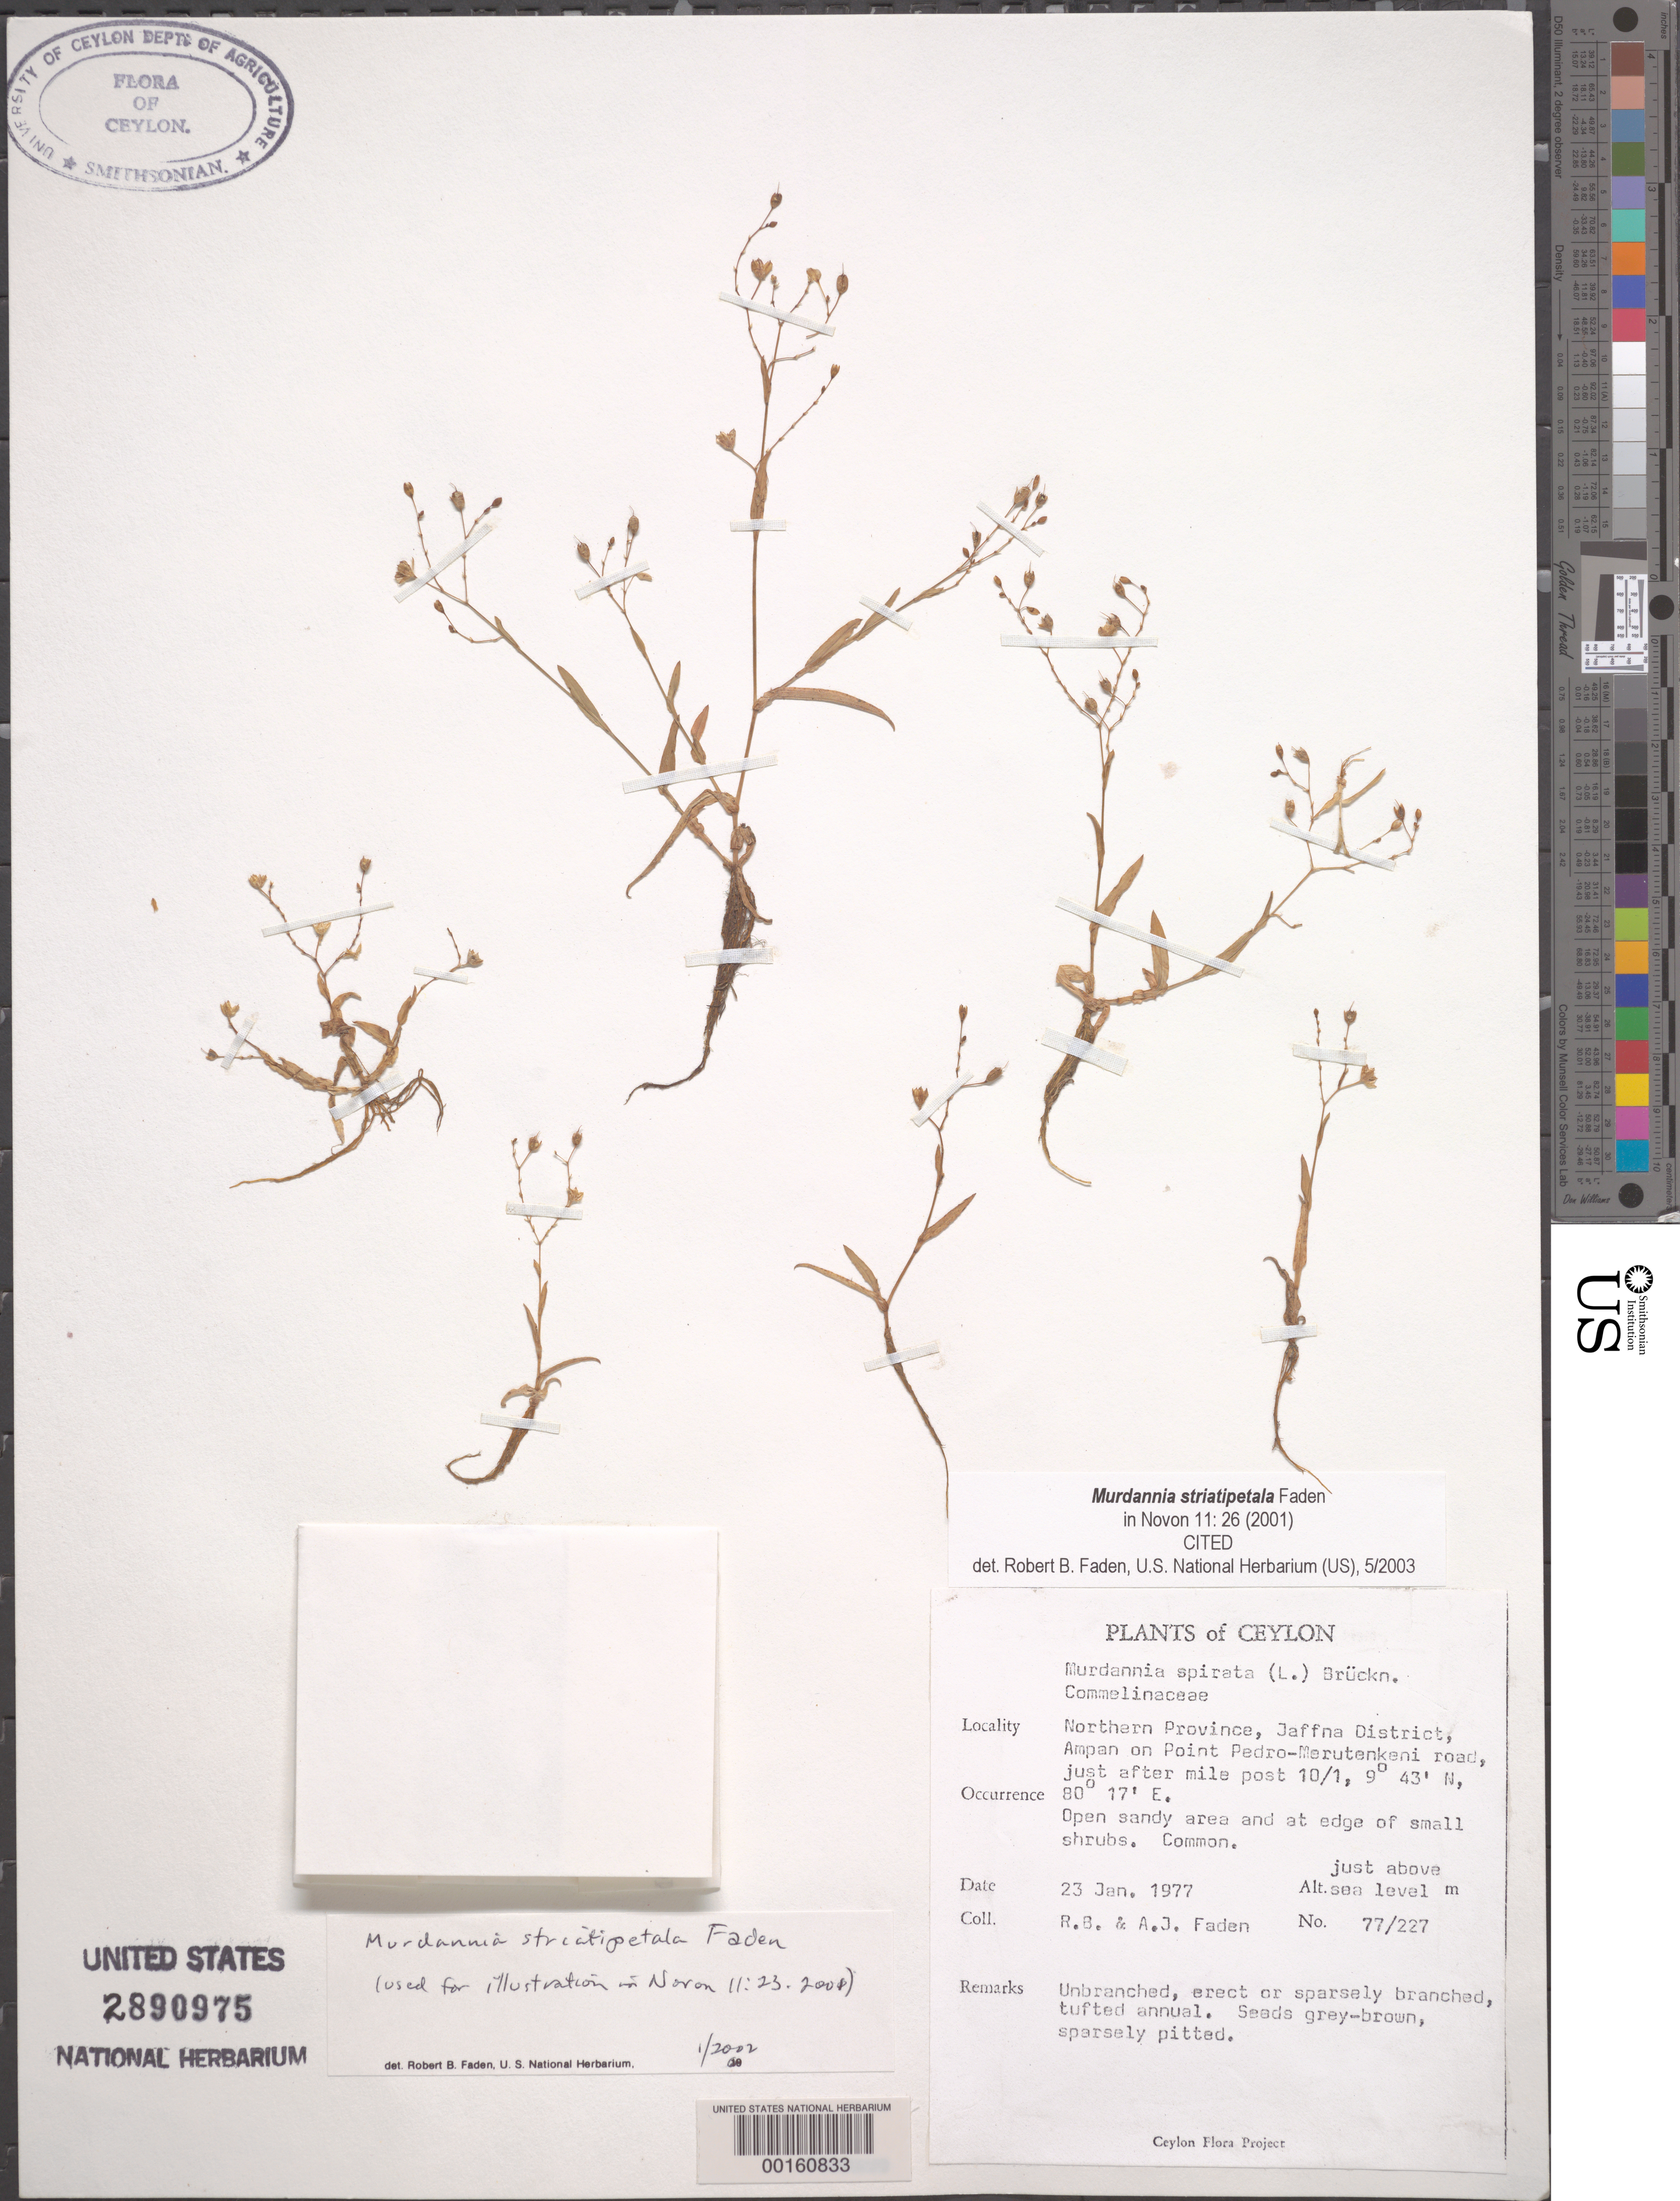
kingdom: Plantae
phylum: Tracheophyta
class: Liliopsida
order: Commelinales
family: Commelinaceae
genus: Murdannia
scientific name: Murdannia spirata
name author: (L.) G. Brückn.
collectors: R. B. Faden & A. J. Faden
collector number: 77/227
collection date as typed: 23 Jan 1977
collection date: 1977-01-23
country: Sri Lanka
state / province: Northern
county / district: Jaffna Dist.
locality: Amapan on pt. pedro-merutenkeni rd.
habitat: Sandy shrub edge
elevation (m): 1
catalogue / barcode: US 2890975